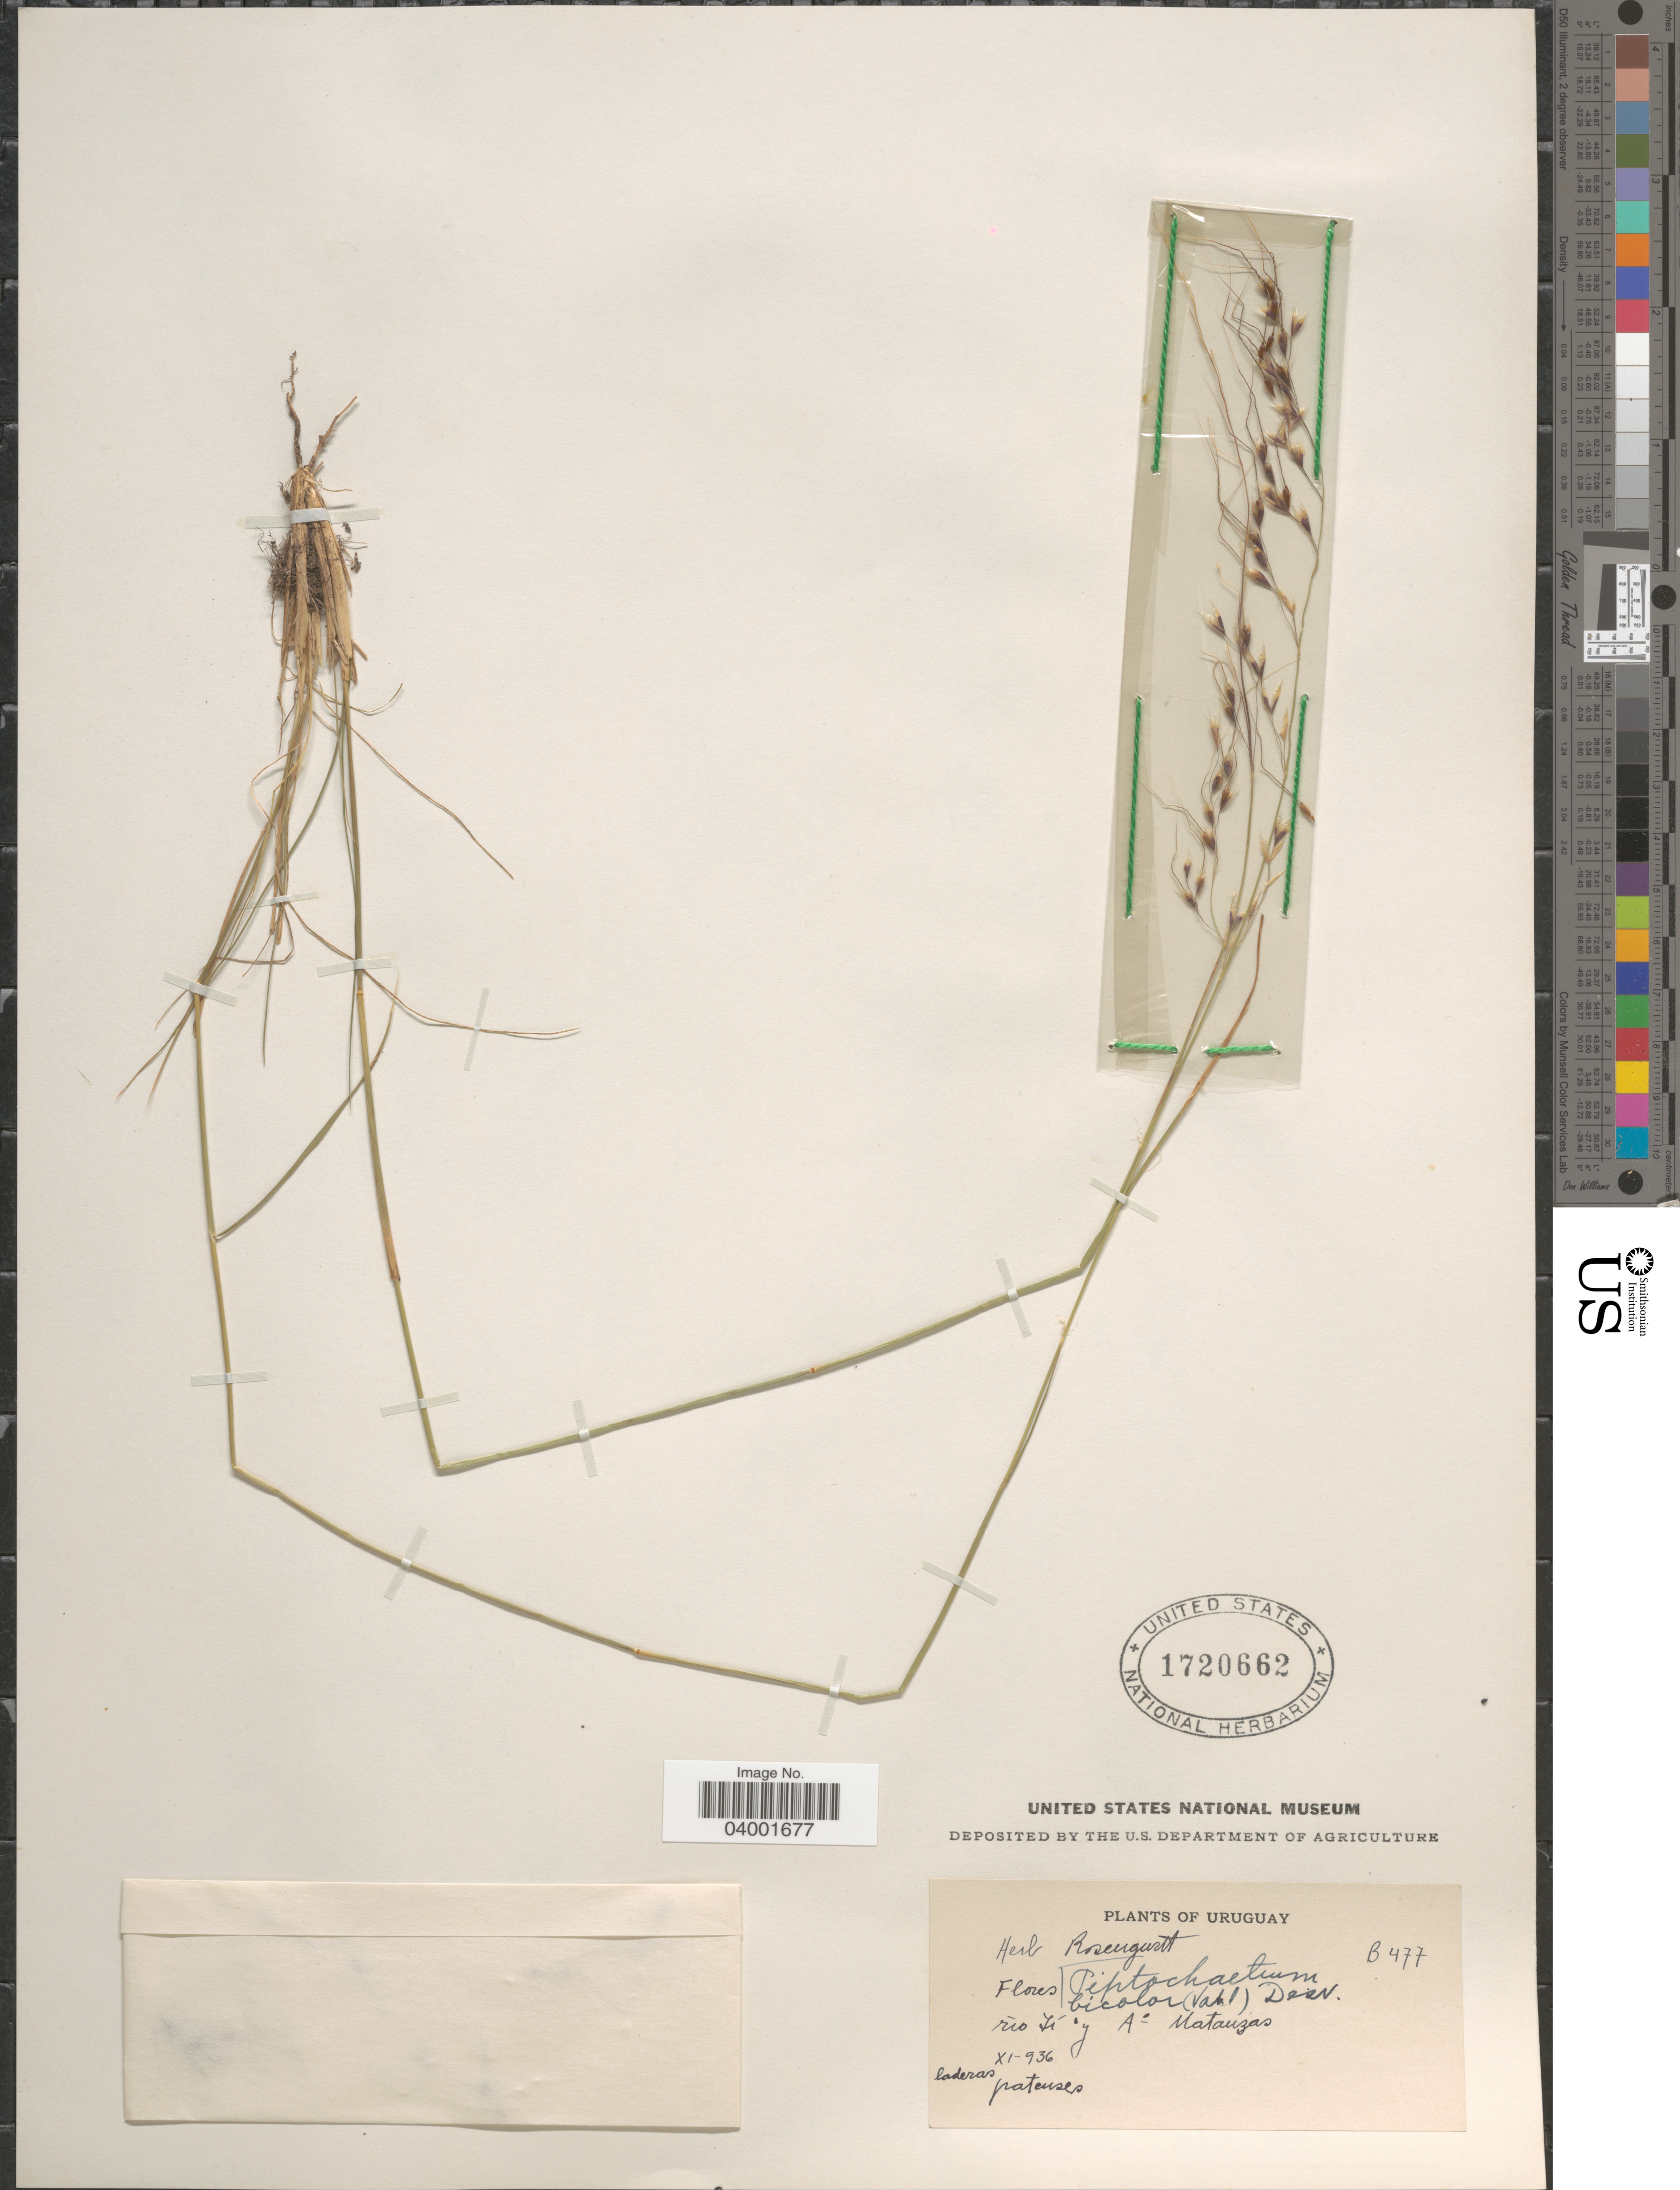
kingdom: Plantae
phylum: Tracheophyta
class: Liliopsida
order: Poales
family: Poaceae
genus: Piptochaetium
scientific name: Piptochaetium bicolor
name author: (Vahl) É. Desv.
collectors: ex herb. Rosengurtt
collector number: B477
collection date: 1936-11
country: Uruguay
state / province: Flores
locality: Rìo Yí y Ao Matanzas.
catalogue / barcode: US 1720662